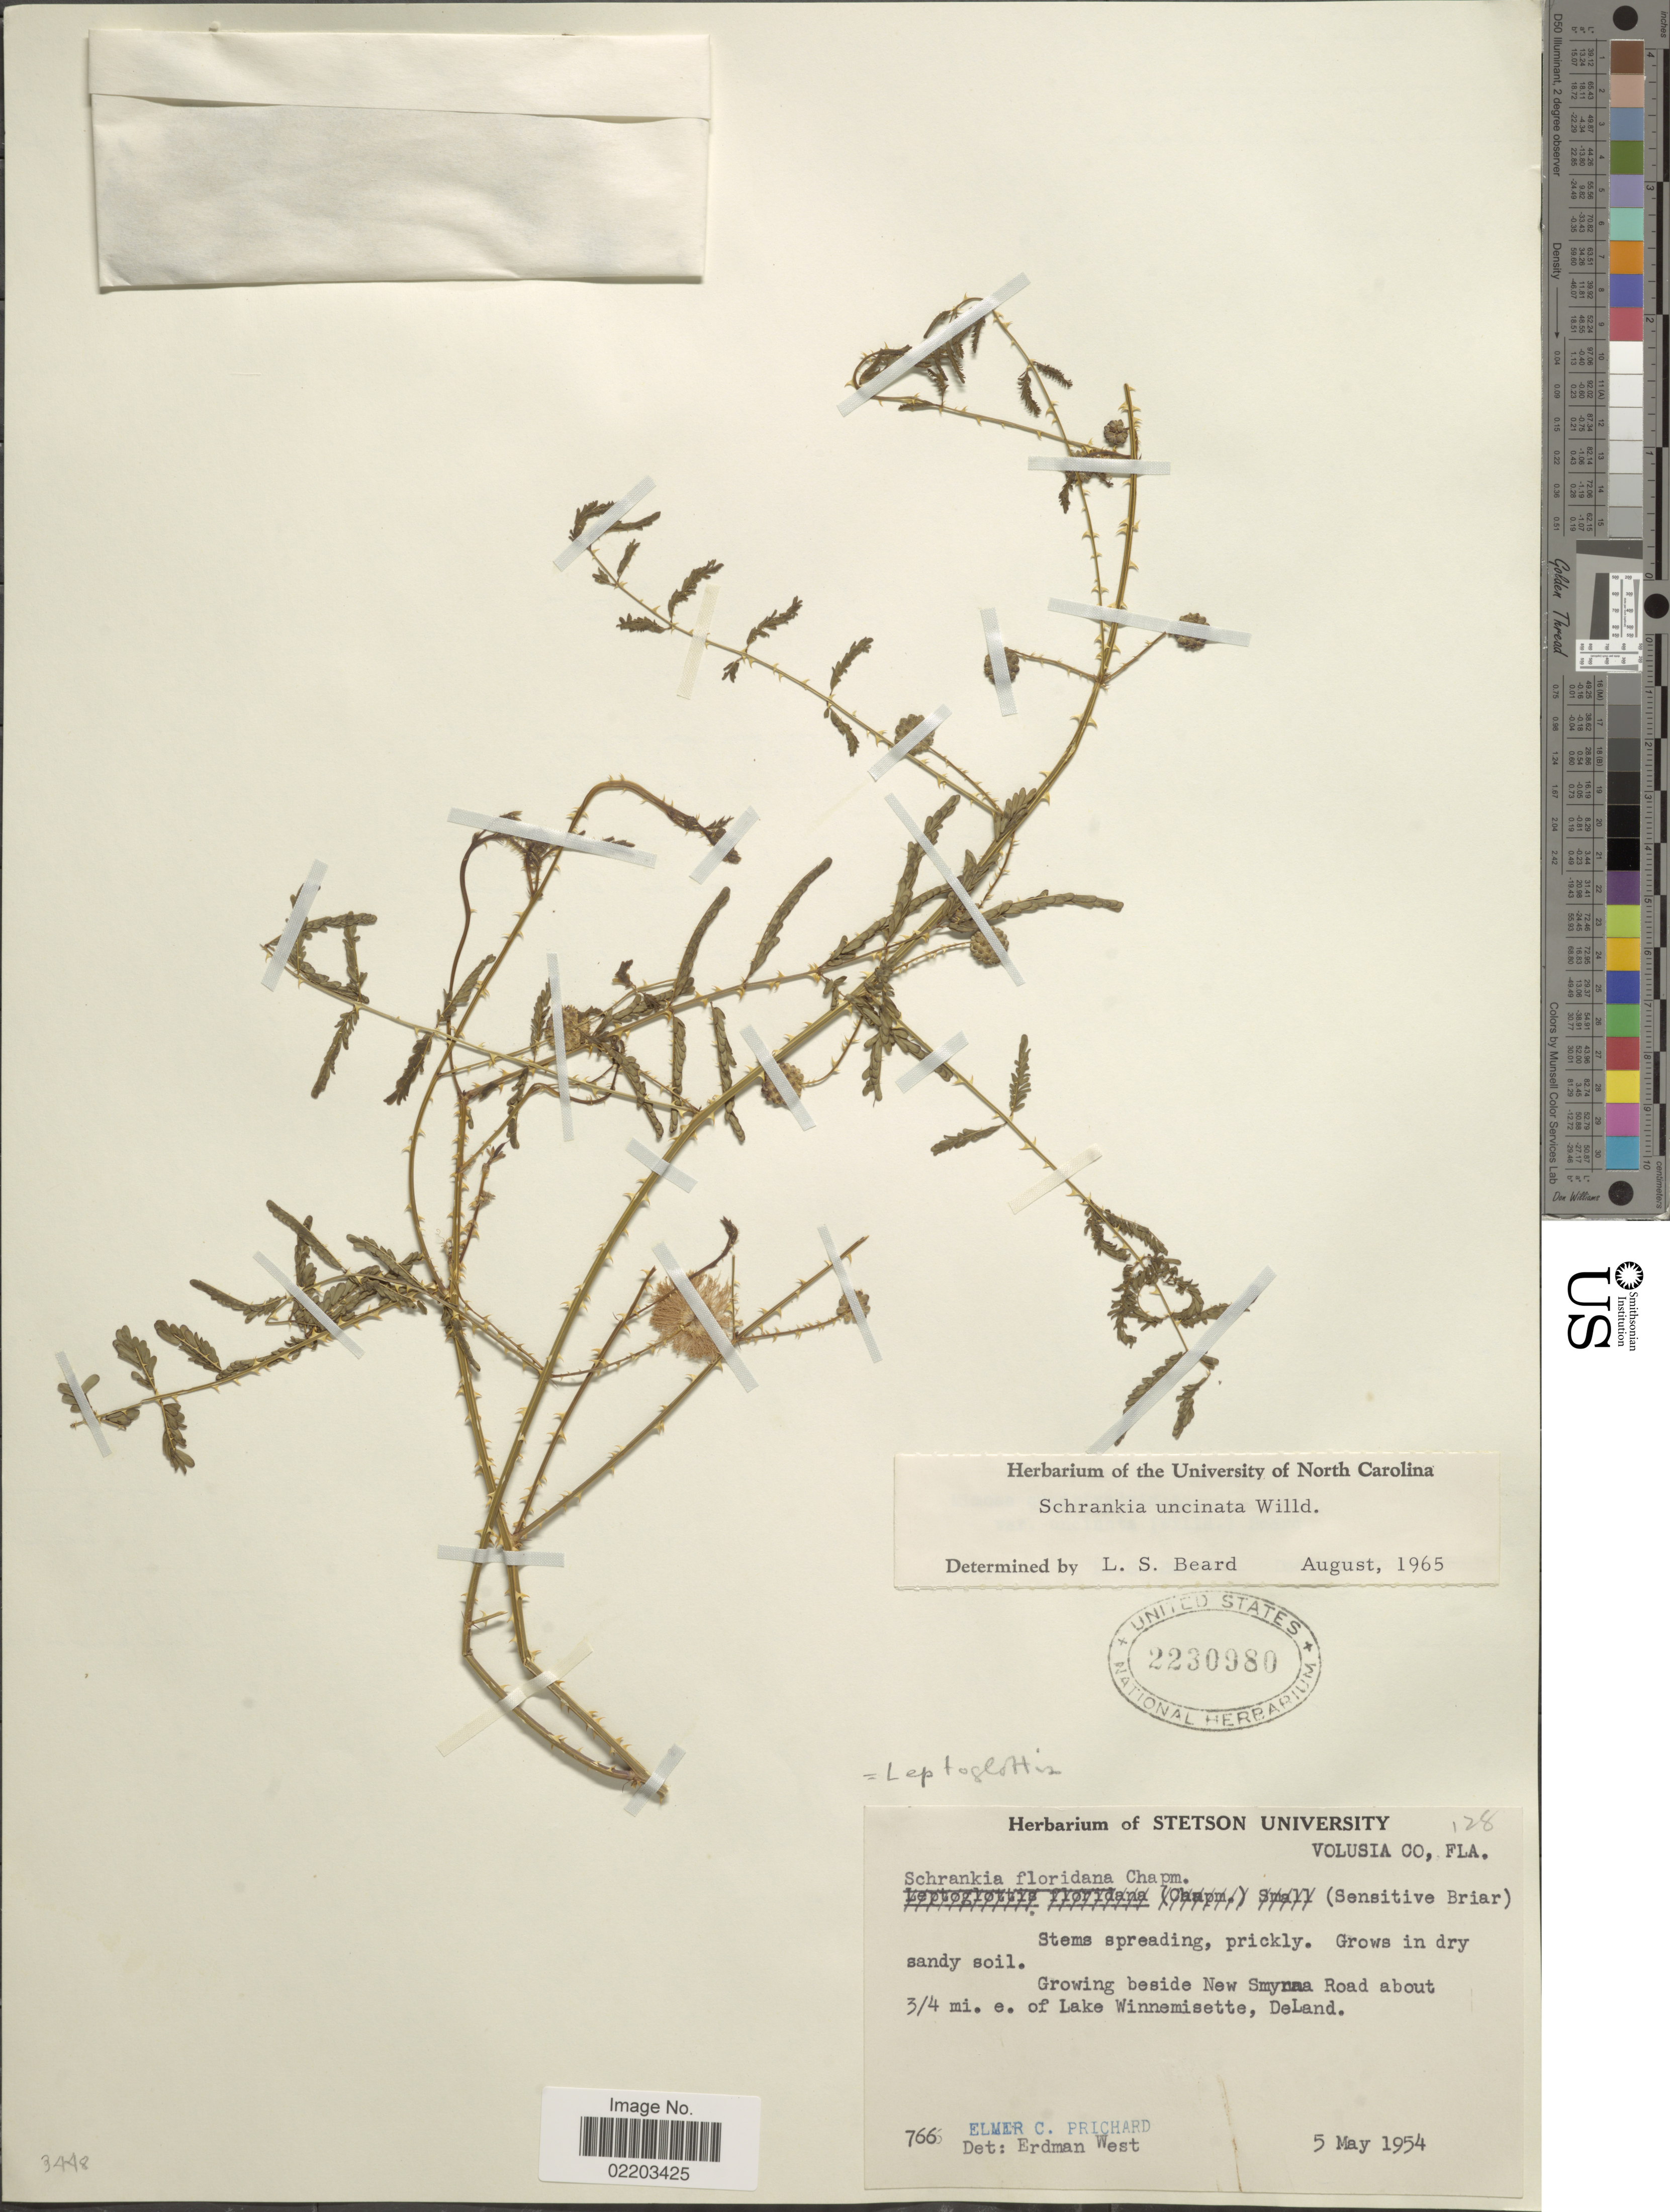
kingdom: Plantae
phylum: Tracheophyta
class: Magnoliopsida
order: Fabales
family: Fabaceae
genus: Mimosa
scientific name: Mimosa floridana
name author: (Chapm.) Weakley & Flores-Cruz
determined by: Strong, M. T., (US), Smithsonian Institution - National Museum of Natural History (UNITED STATES)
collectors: E. Prichard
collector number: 766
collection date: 1954-05-05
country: United States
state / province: Florida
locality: Volusia Co, Growns in dry sandy soil. Growing beside New Smynna Road about 3/4 mi. e. Lake Winnemisette, DeLand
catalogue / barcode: US 2230980